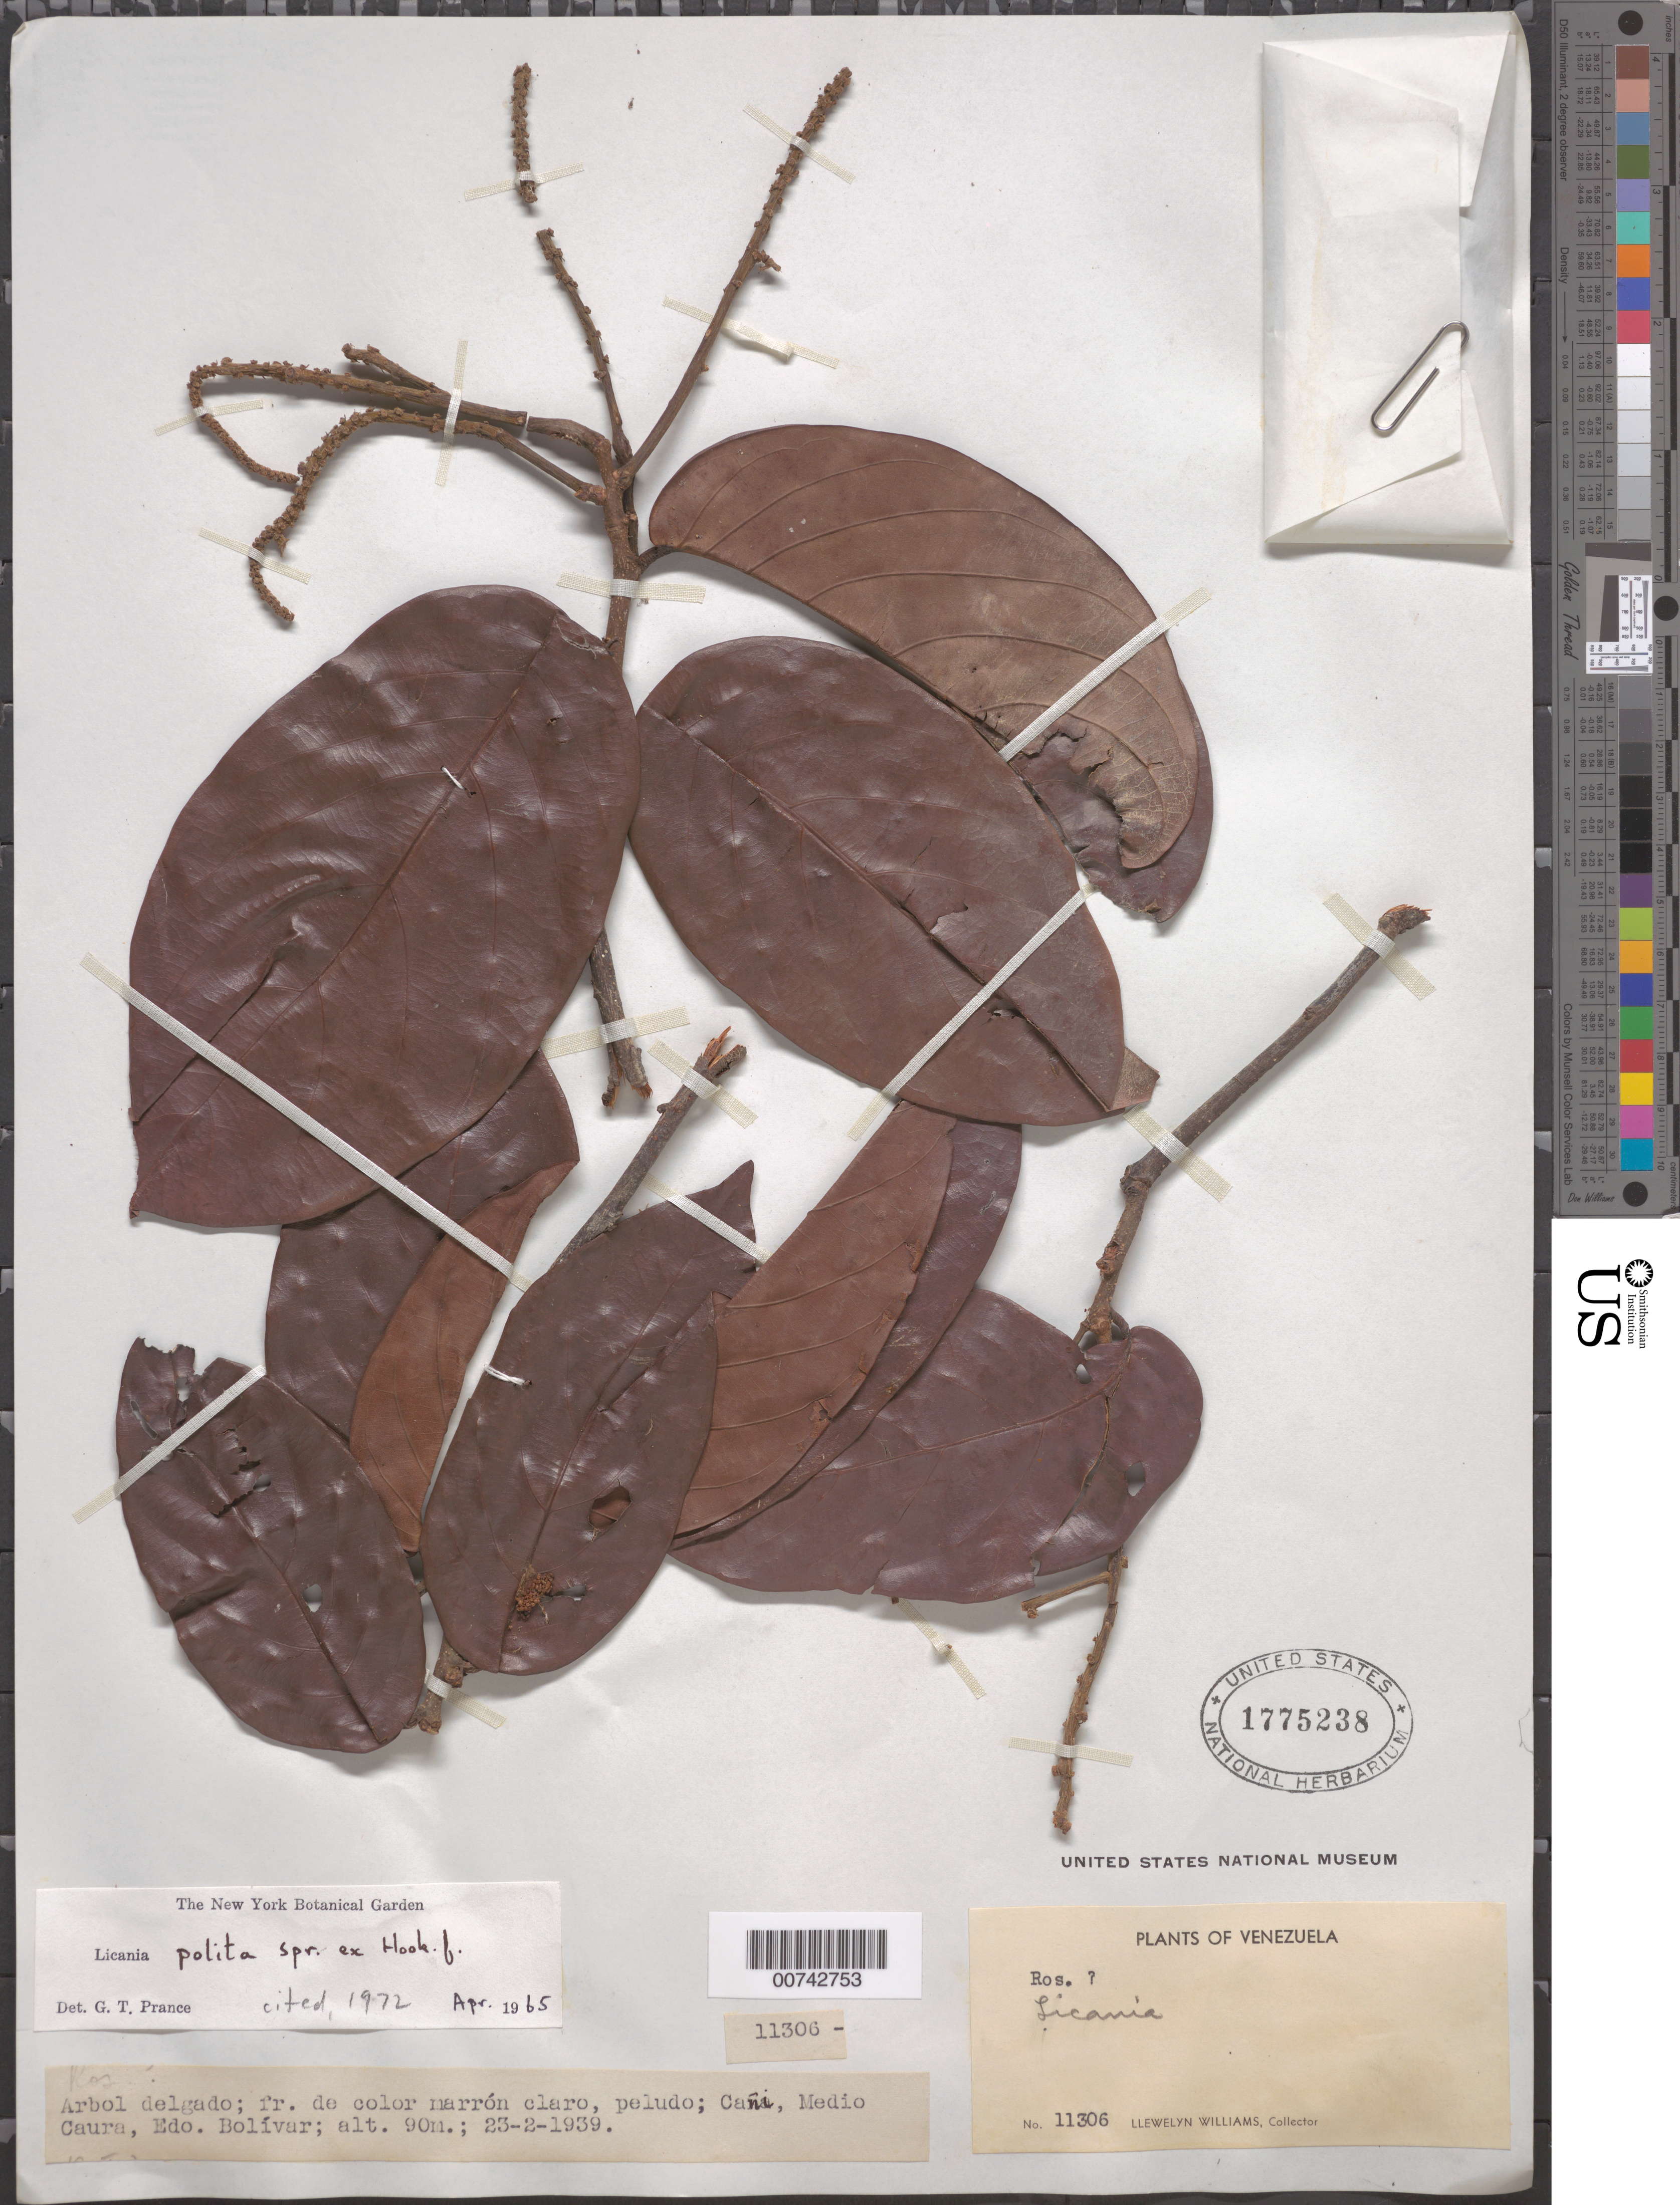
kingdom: Plantae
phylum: Tracheophyta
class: Magnoliopsida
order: Malpighiales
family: Chrysobalanaceae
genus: Licania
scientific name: Licania polita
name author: Spruce ex Hook. f.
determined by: Prance, G. T.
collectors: Ll. Williams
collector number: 11306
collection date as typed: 23-Feb-39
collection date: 1939-02-23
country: Venezuela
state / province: Bolívar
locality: Cani, Medio Caura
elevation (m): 90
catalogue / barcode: US 1775238